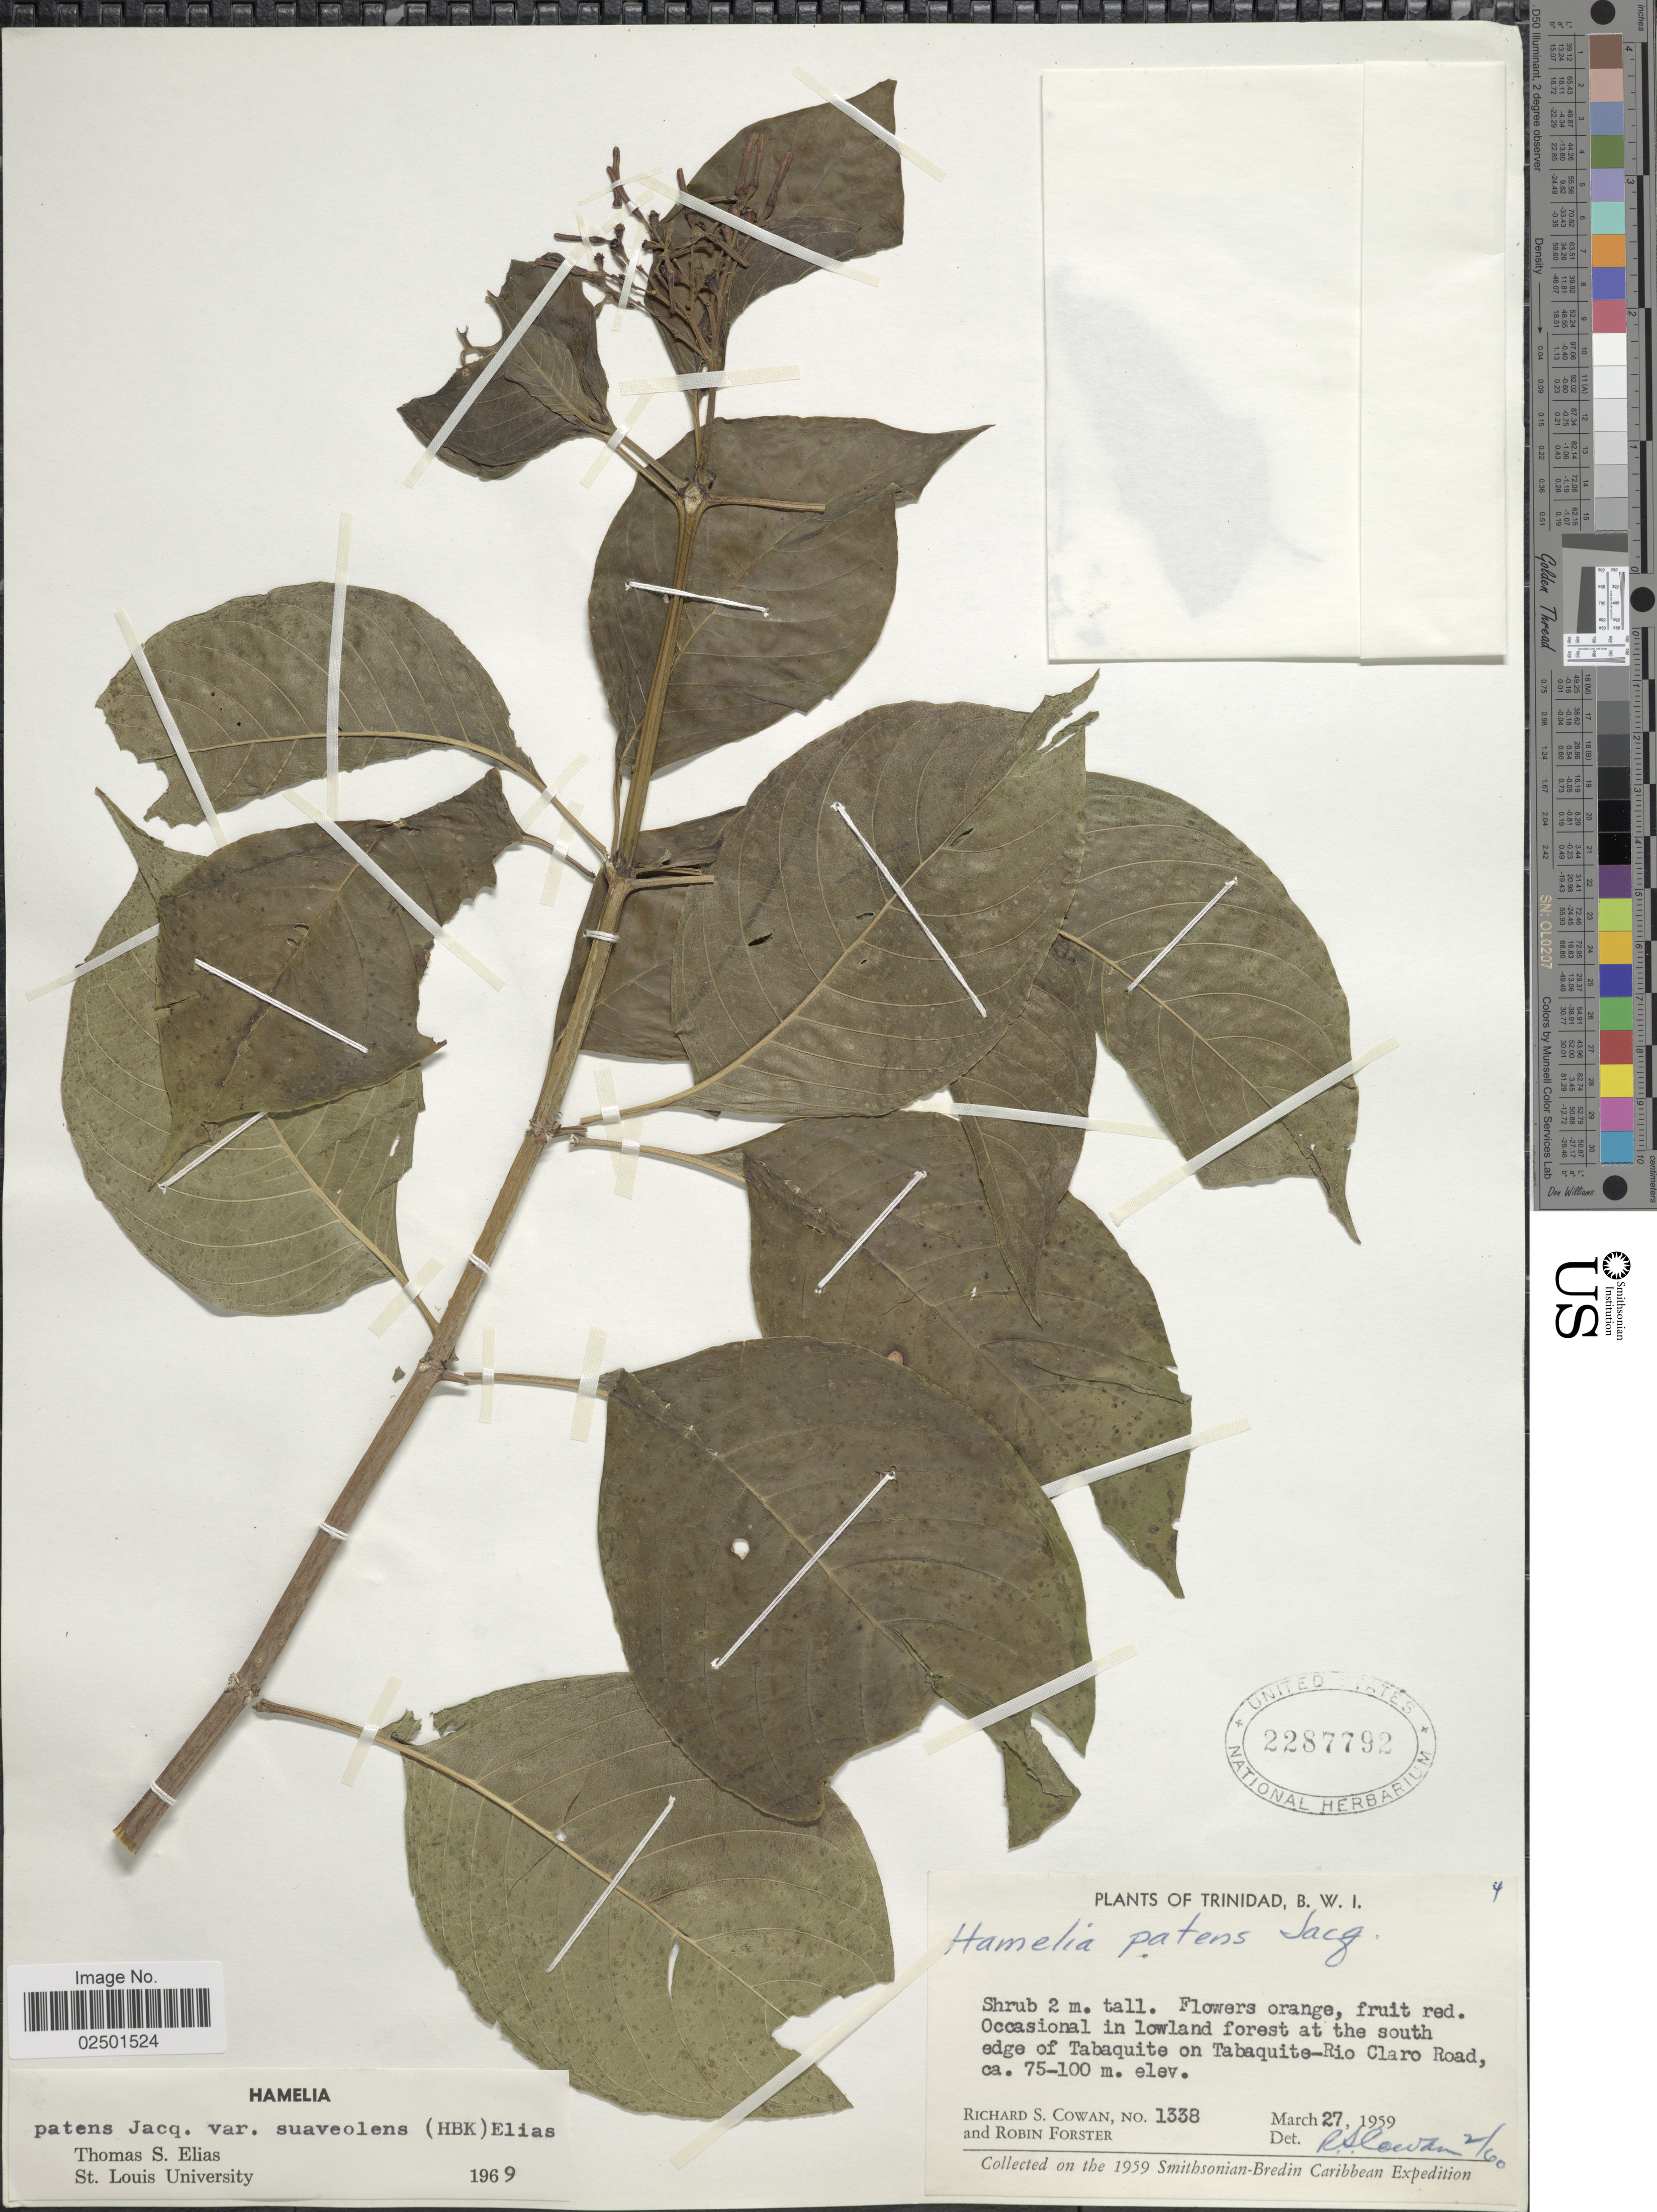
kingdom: Plantae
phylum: Tracheophyta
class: Magnoliopsida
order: Gentianales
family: Rubiaceae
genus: Hamelia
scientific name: Hamelia patens var. glabra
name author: Oerst.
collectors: R. S. Cowan & R. Forster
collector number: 1338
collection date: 1959-03-27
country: Trinidad and Tobago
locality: Trinidad. Occasional in lowland forest at the south edge of Tabaquite on Tabaquite-Rio Claro Road.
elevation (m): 75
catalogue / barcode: US 2287792